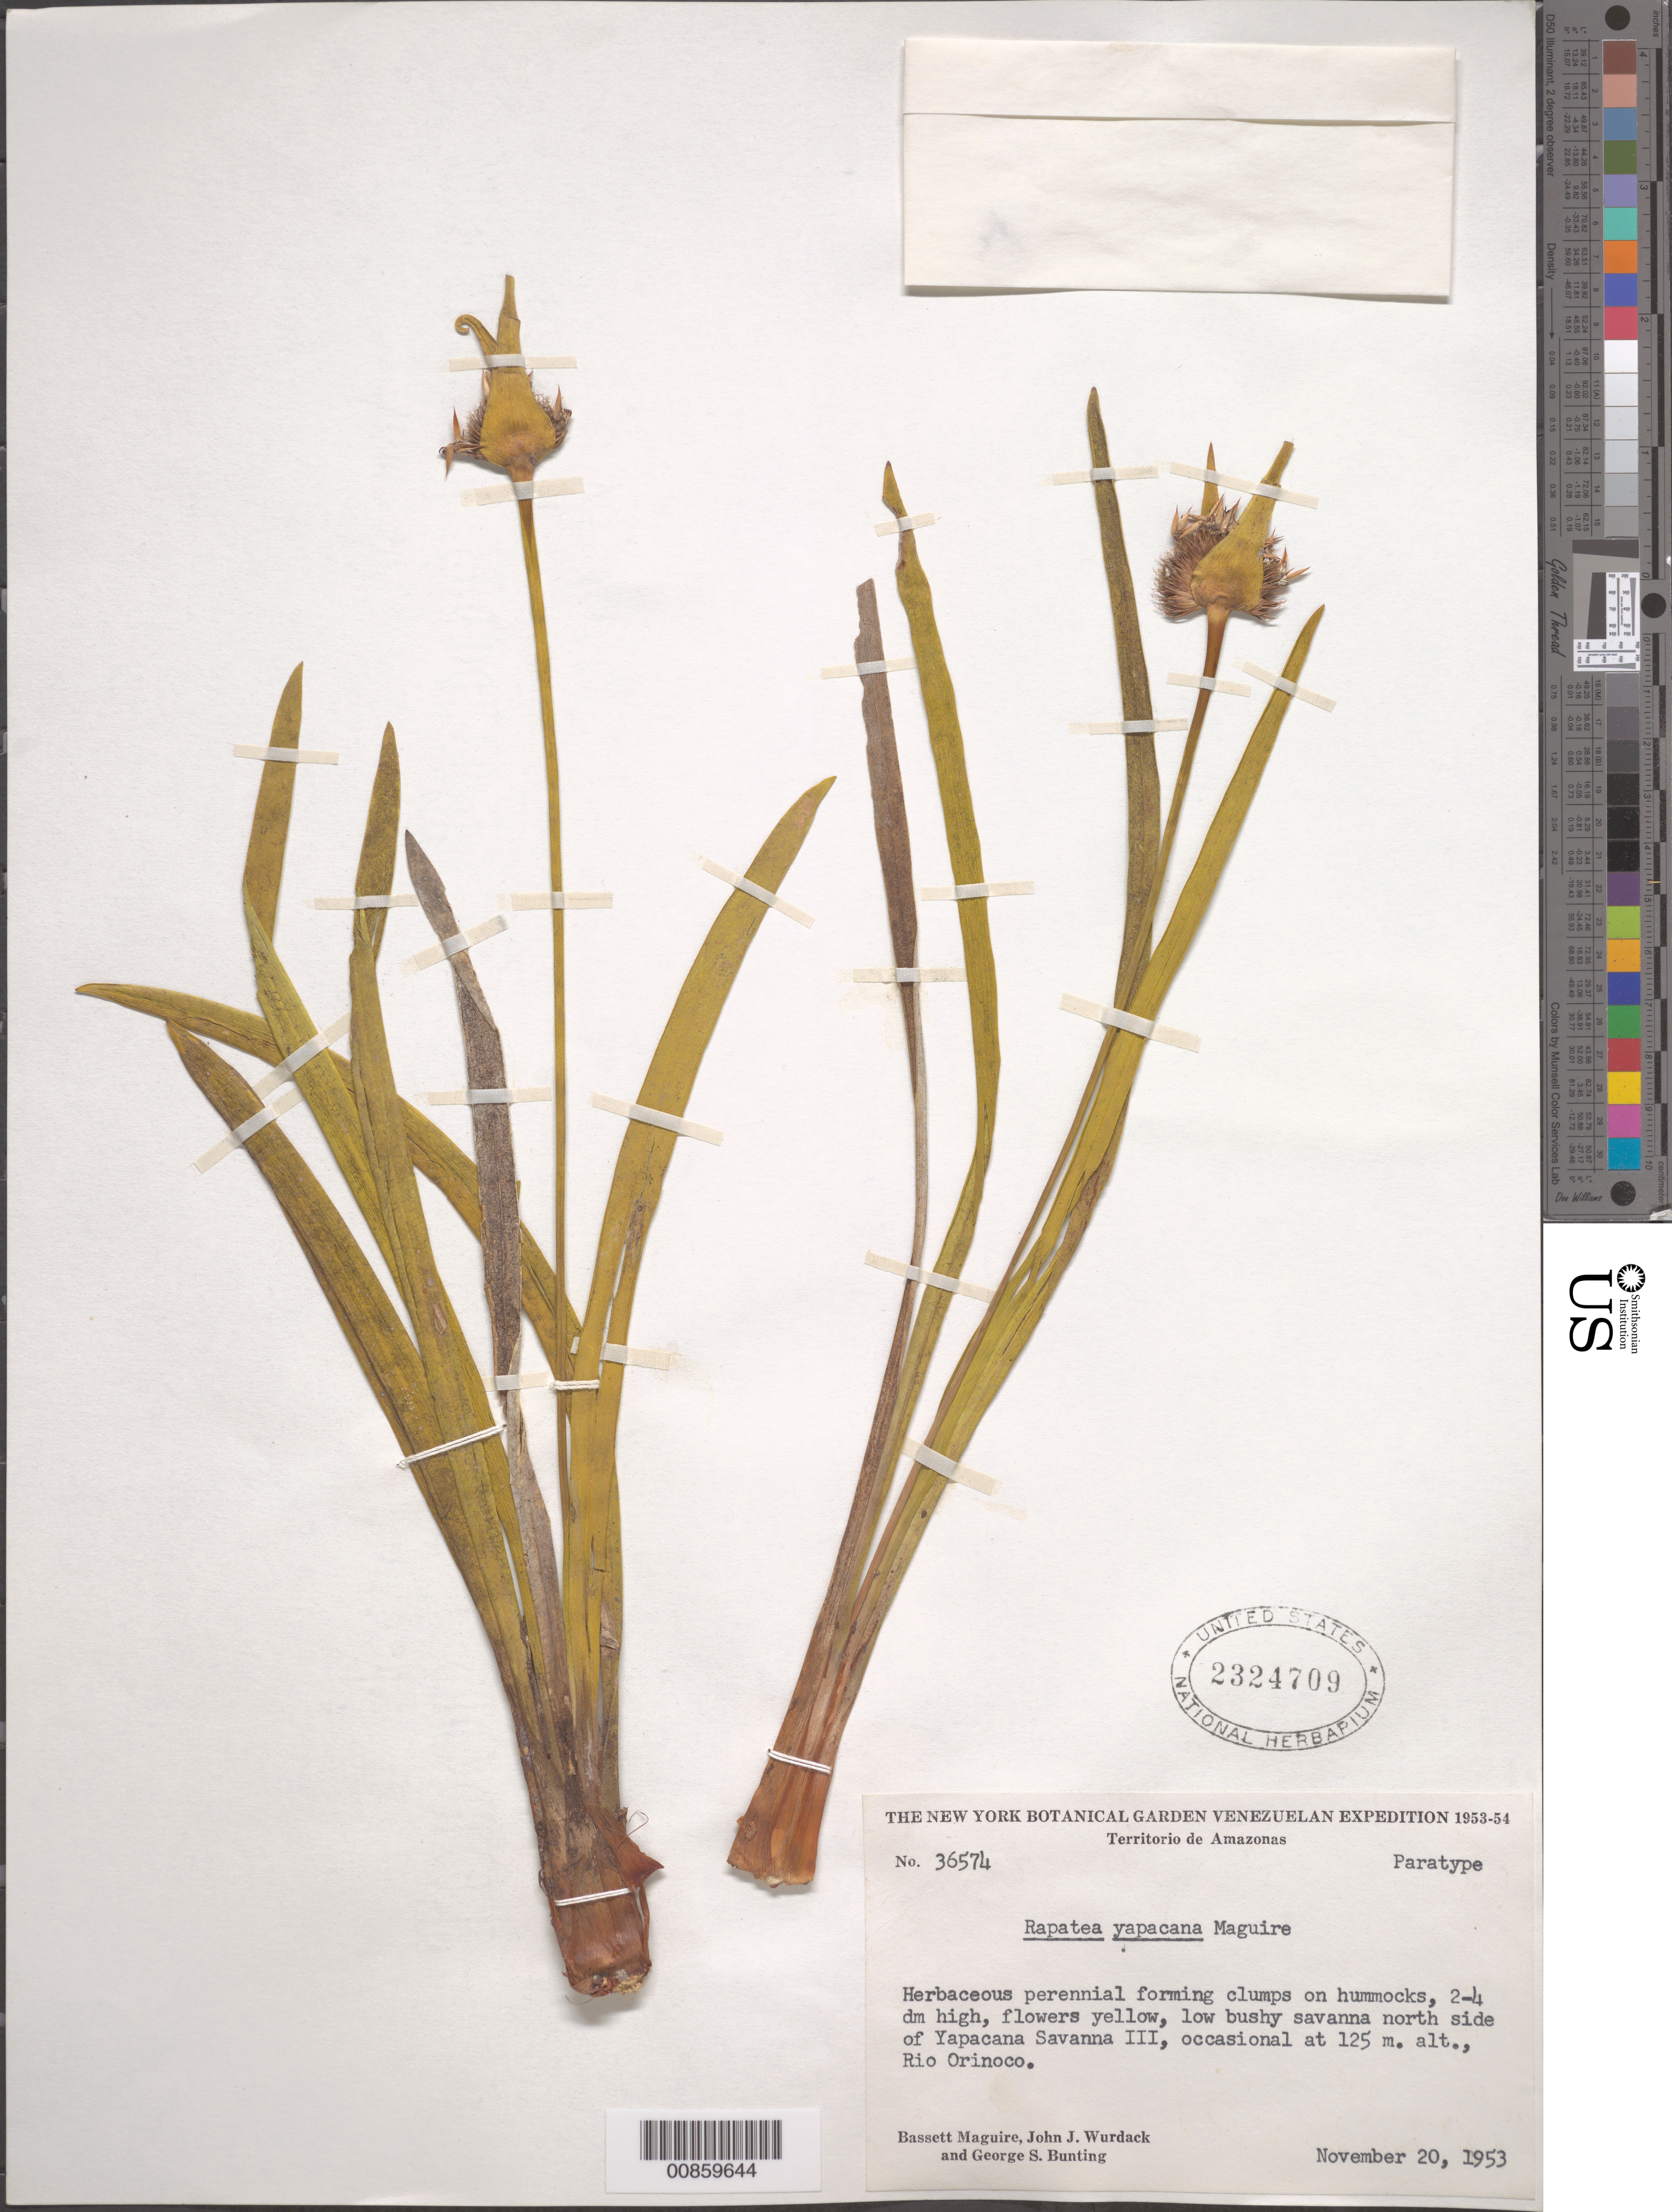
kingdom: Plantae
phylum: Tracheophyta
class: Liliopsida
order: Poales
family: Rapateaceae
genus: Rapatea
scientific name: Rapatea yapacana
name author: Maguire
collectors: B. Maguire, J. J. Wurdack & G. S. Bunting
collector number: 36574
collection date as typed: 20-Nov-53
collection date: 1953-11-20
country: Venezuela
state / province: Amazonas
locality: Río Orinoco, Cerro Yapacána, savanna No. 3, north side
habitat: Low bushy savanna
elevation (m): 125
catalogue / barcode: US 2324709